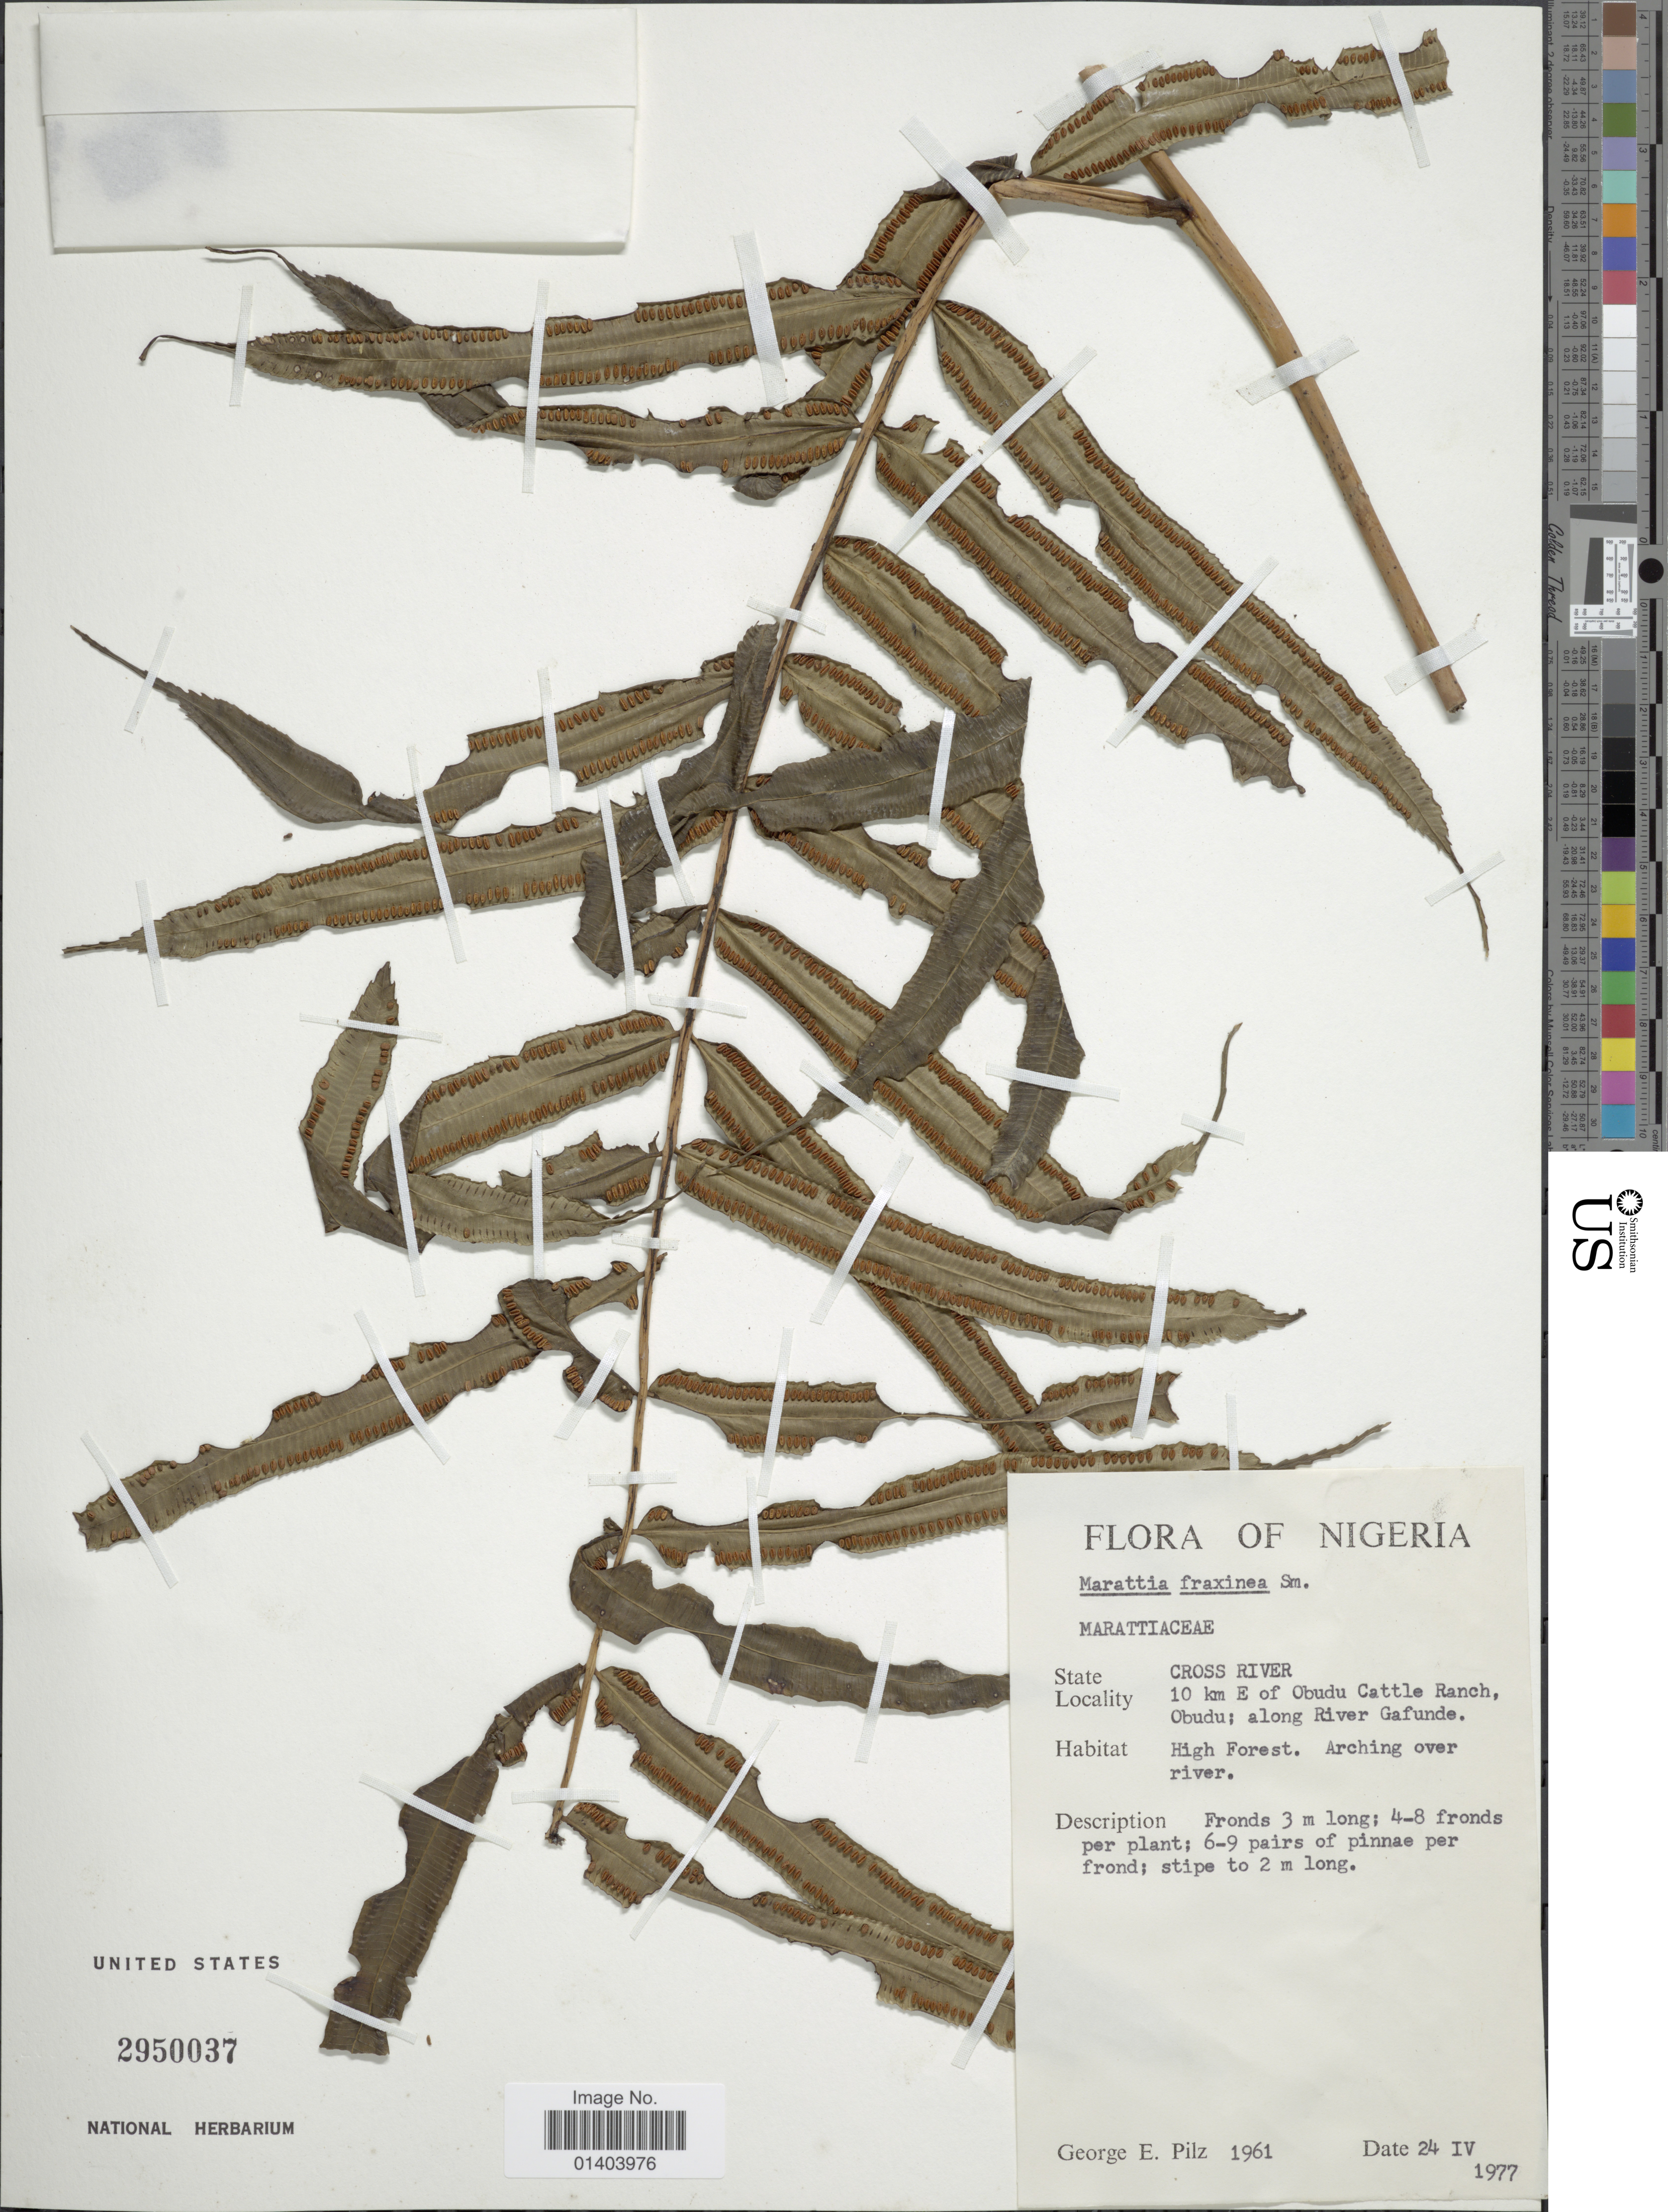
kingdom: Plantae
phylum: Tracheophyta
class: Polypodiopsida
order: Marattiales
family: Marattiaceae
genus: Ptisana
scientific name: Ptisana fraxinea var. fraxinea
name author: (Sm.) Murdock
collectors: G. E. Pilz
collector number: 1961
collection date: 1977-04-24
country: Nigeria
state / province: Cross River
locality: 10 km E of Obudu Cattle Ranch, Obudu; along River Gafunde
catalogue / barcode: US 2950037